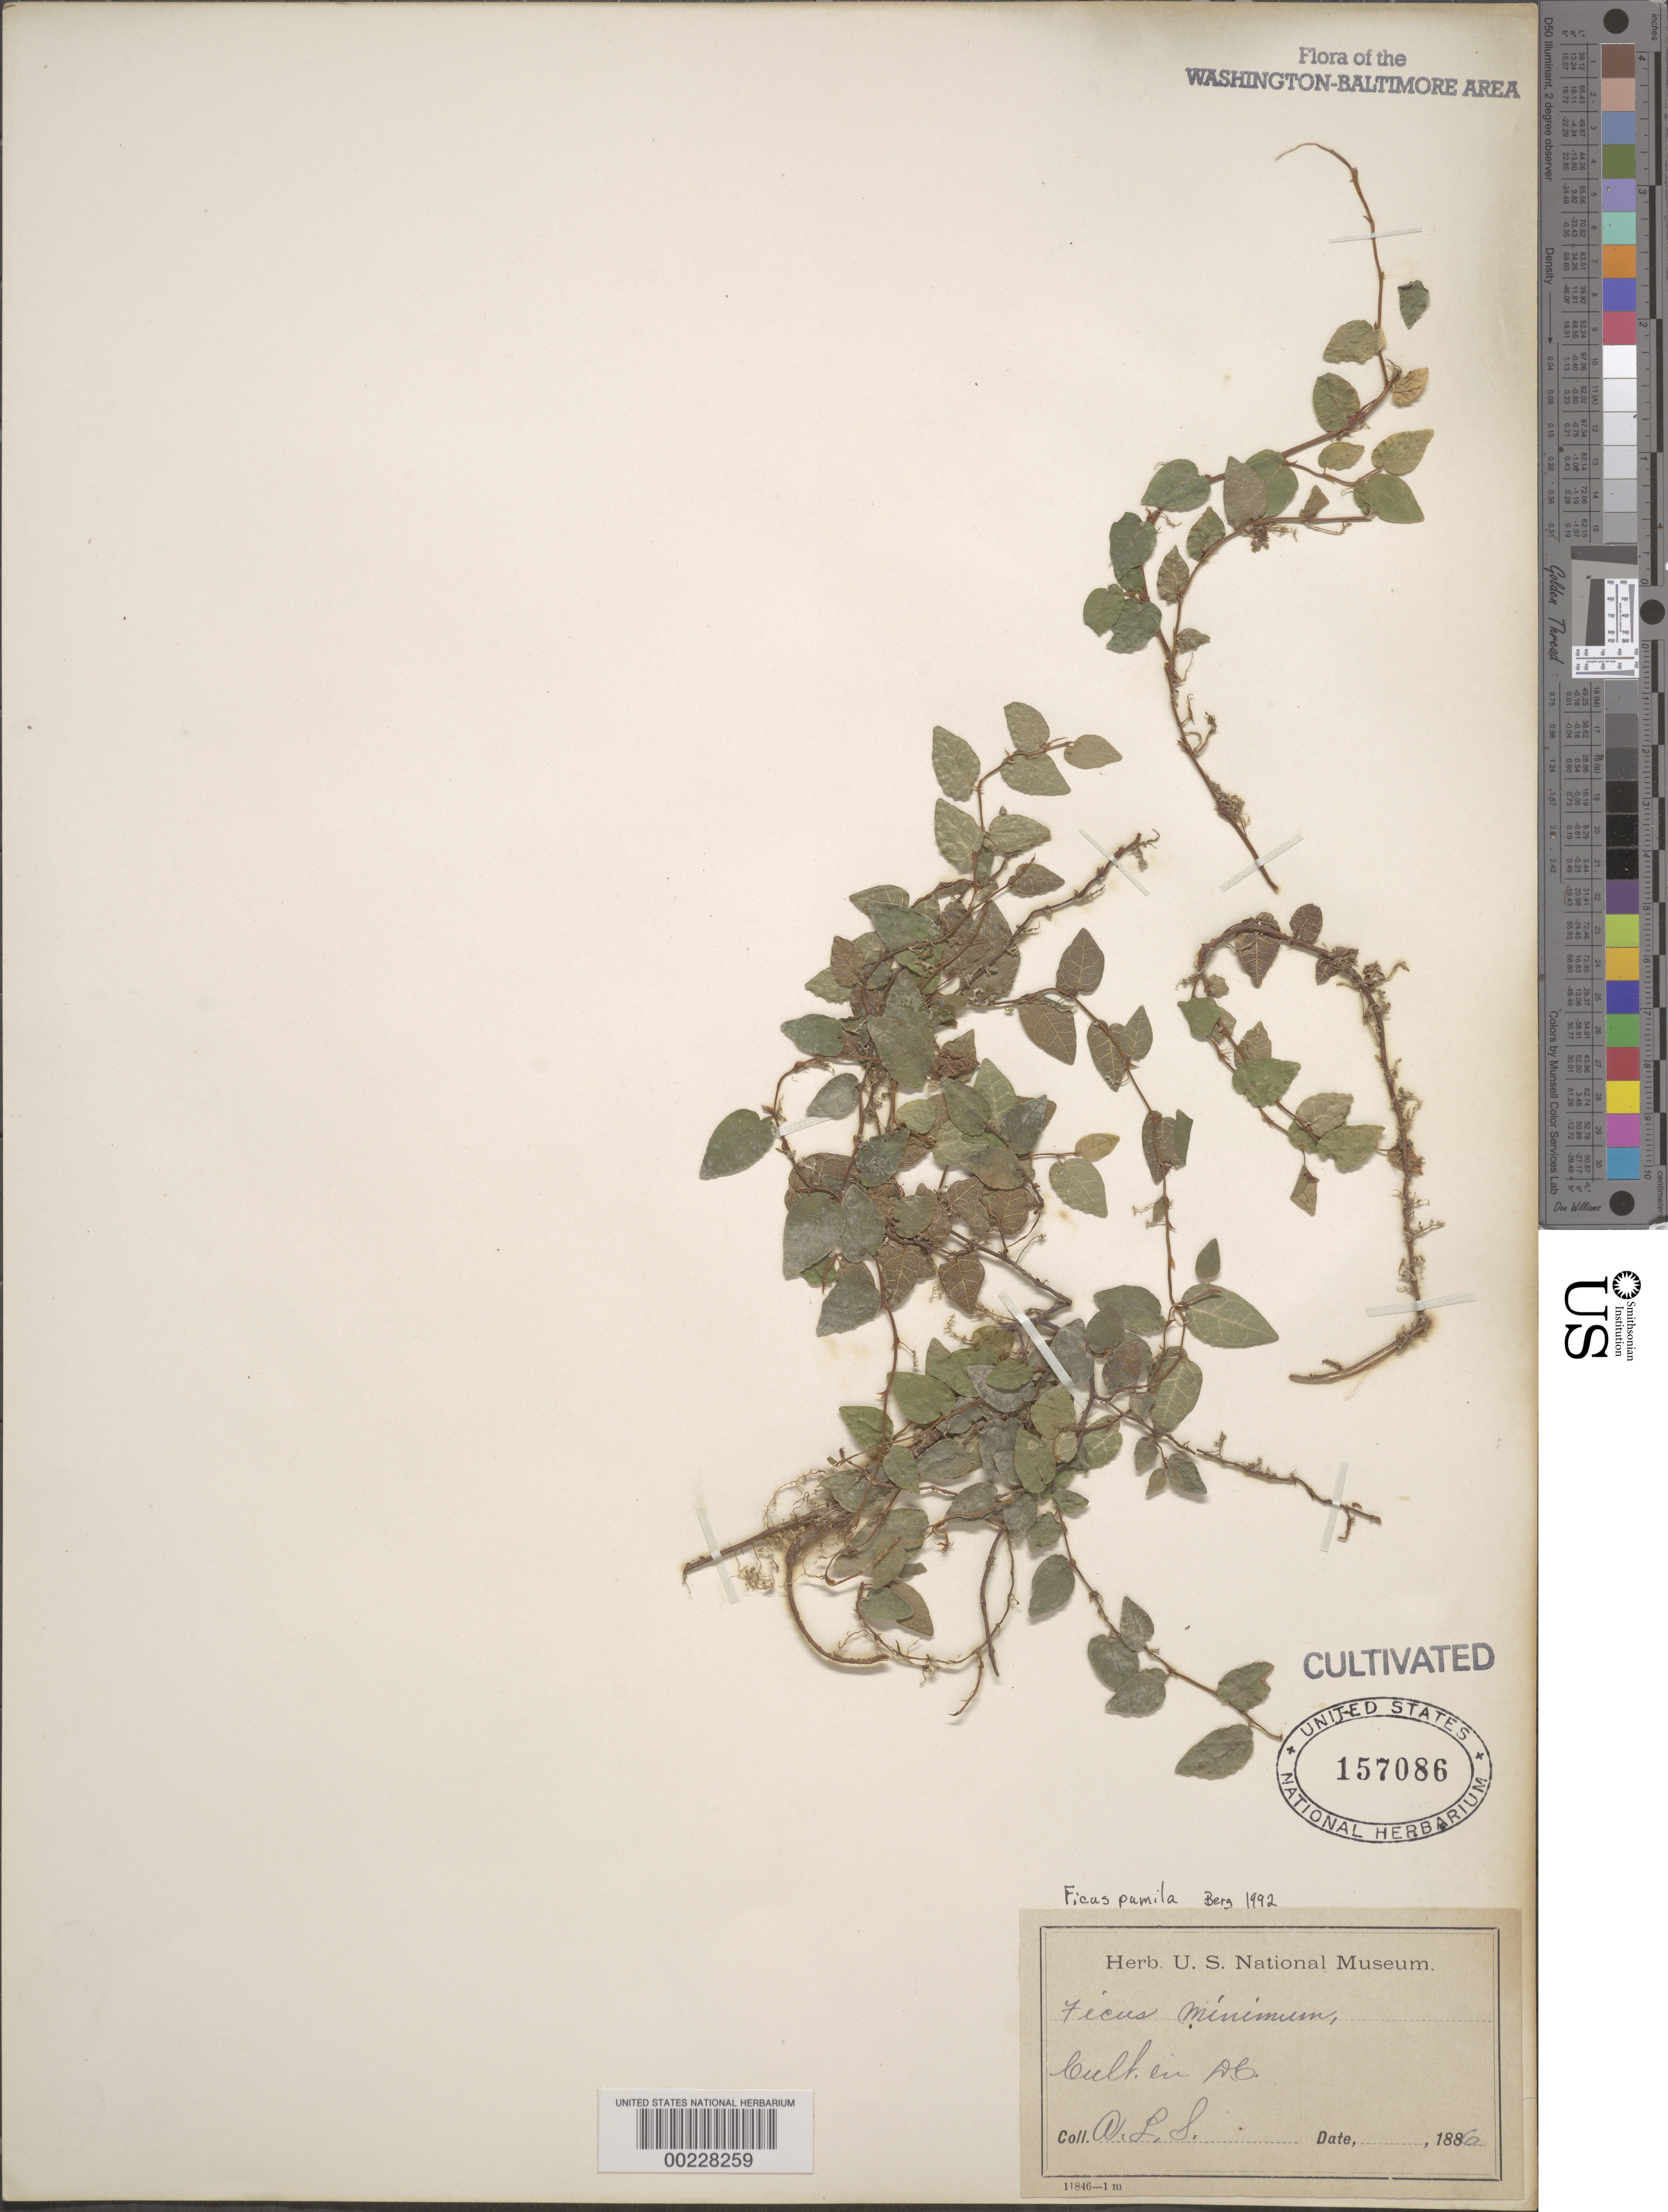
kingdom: Plantae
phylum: Tracheophyta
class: Magnoliopsida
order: Rosales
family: Moraceae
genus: Ficus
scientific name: Ficus pumila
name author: L.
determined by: Berg, --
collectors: A. L. Schott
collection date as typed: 1886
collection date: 1886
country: United States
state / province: District of Columbia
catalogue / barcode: US 157086